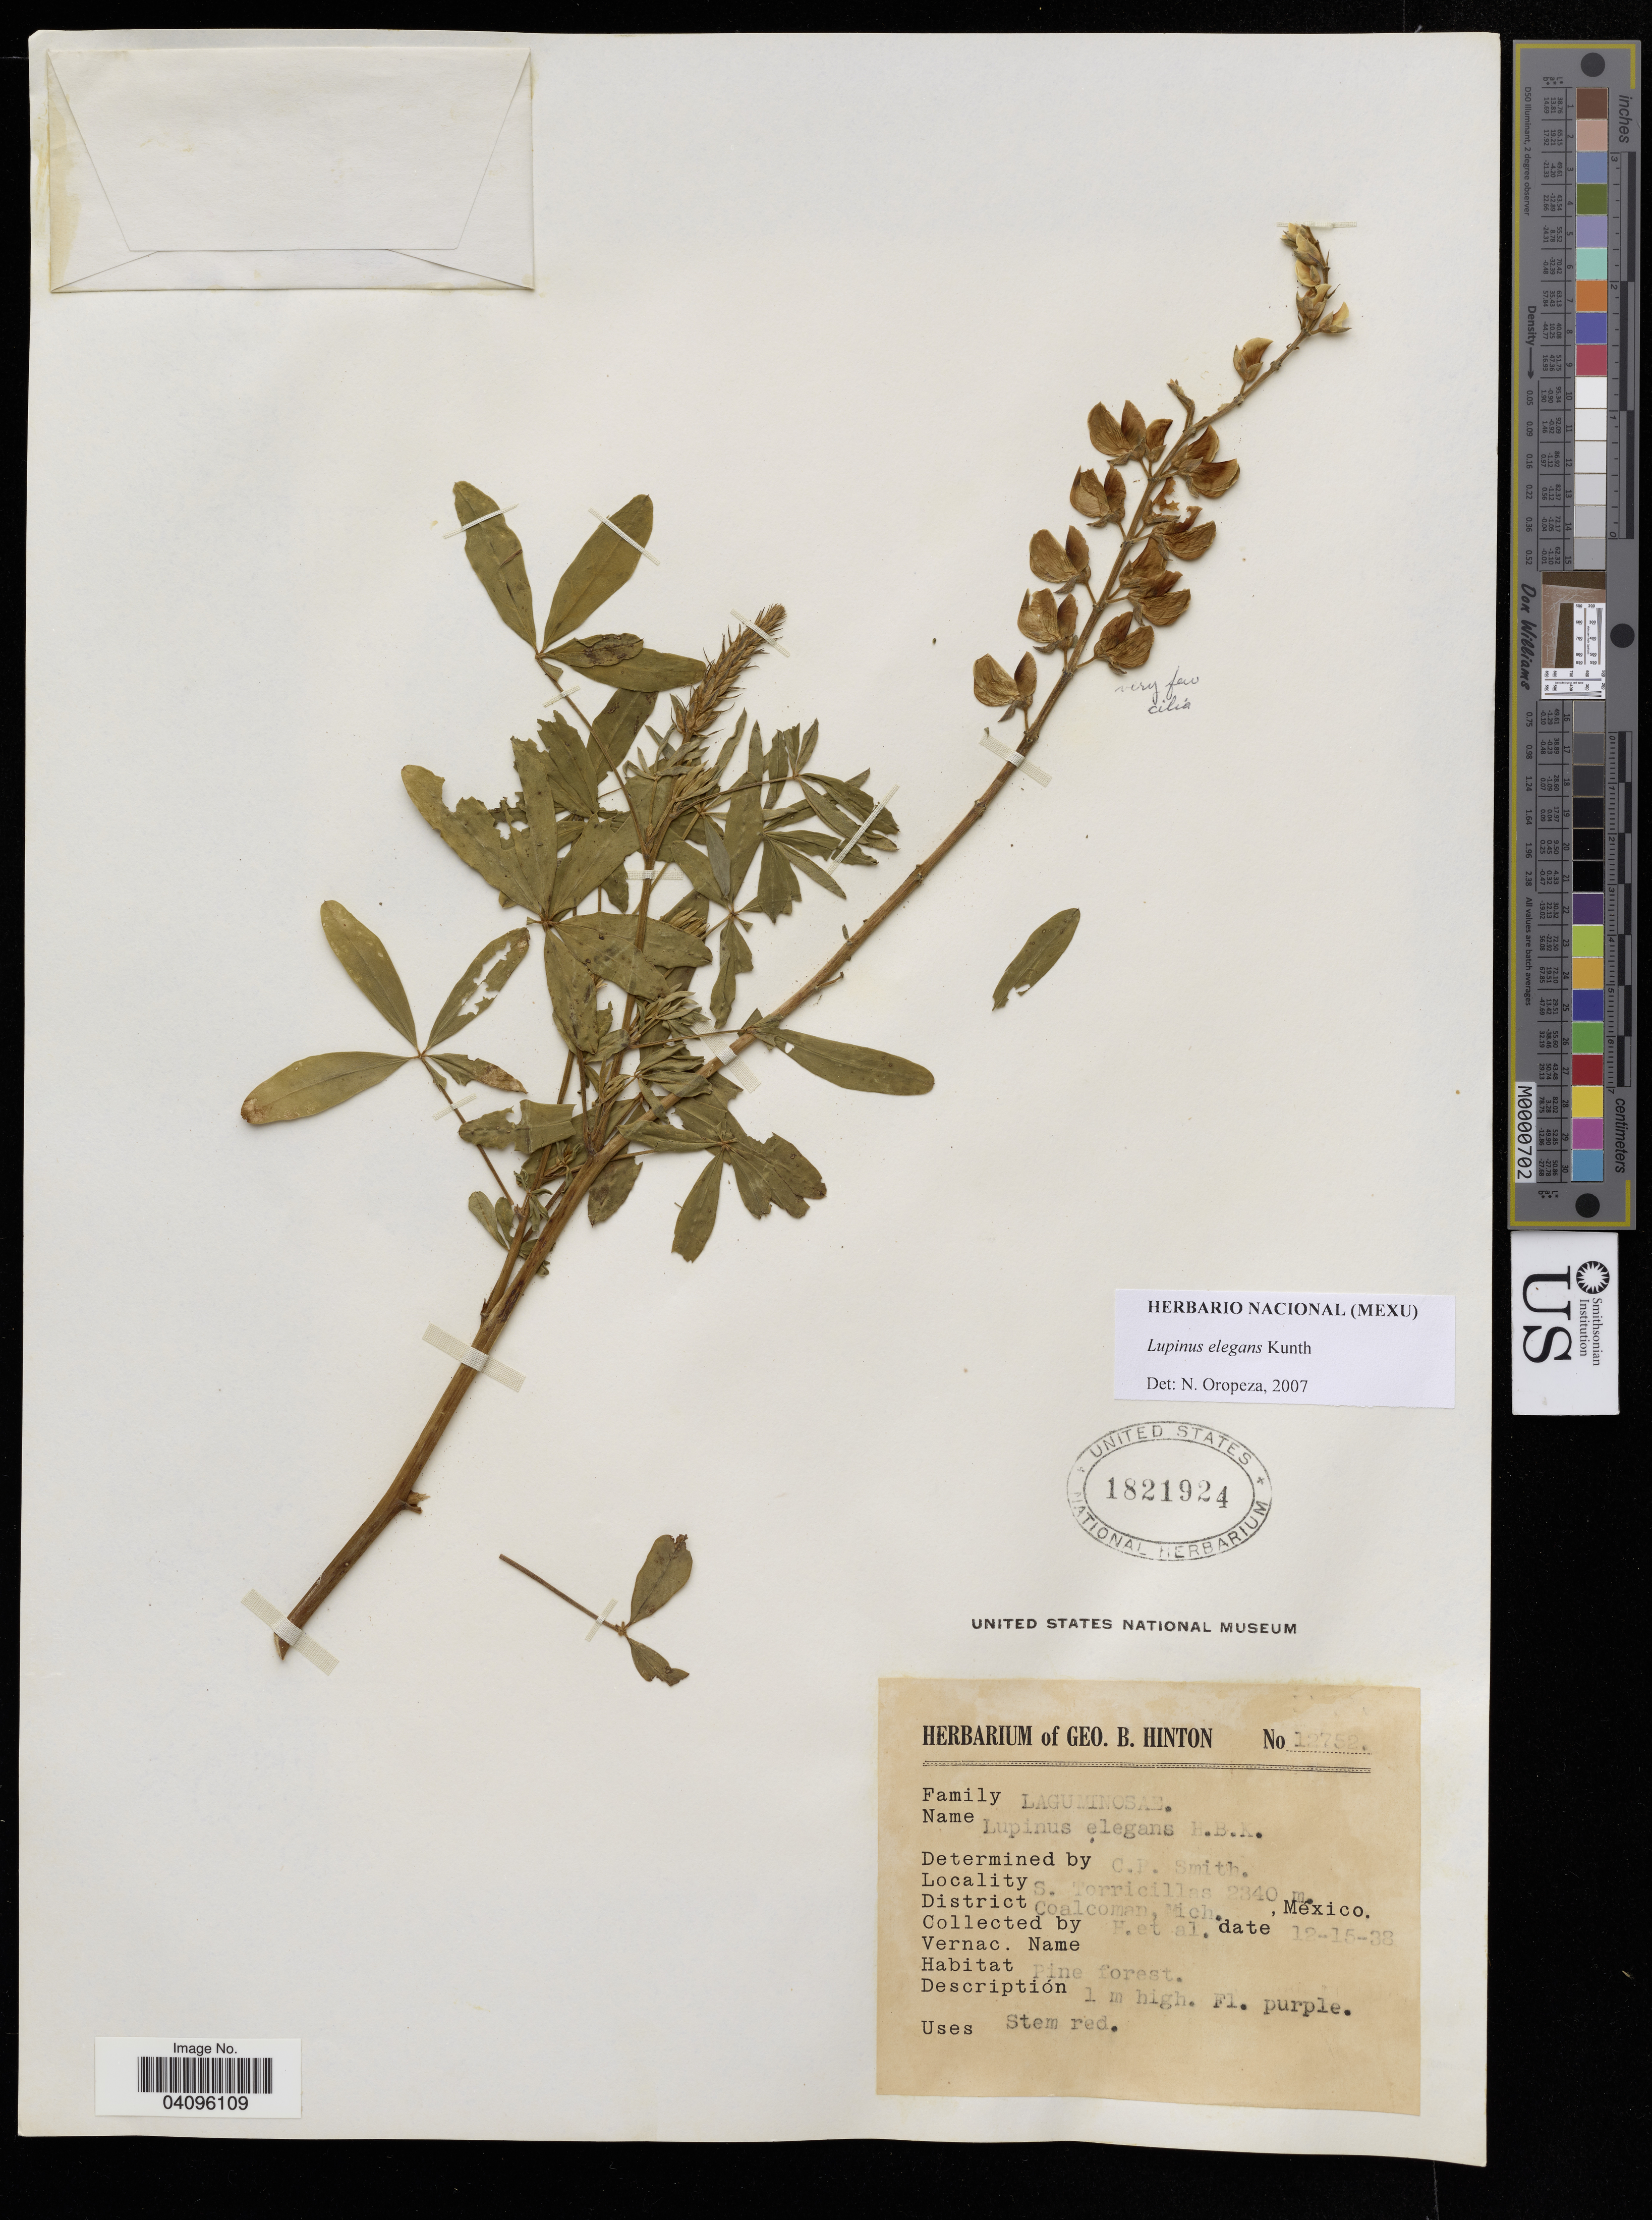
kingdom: Plantae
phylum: Tracheophyta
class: Magnoliopsida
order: Fabales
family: Fabaceae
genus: Lupinus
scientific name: Lupinus elegans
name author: Kunth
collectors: G. B. Hinton & et al.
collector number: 12752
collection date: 1938-12-15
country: Mexico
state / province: Michoacán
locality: S. Torricillas. Coalcoman.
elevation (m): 2340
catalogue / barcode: US 1821924